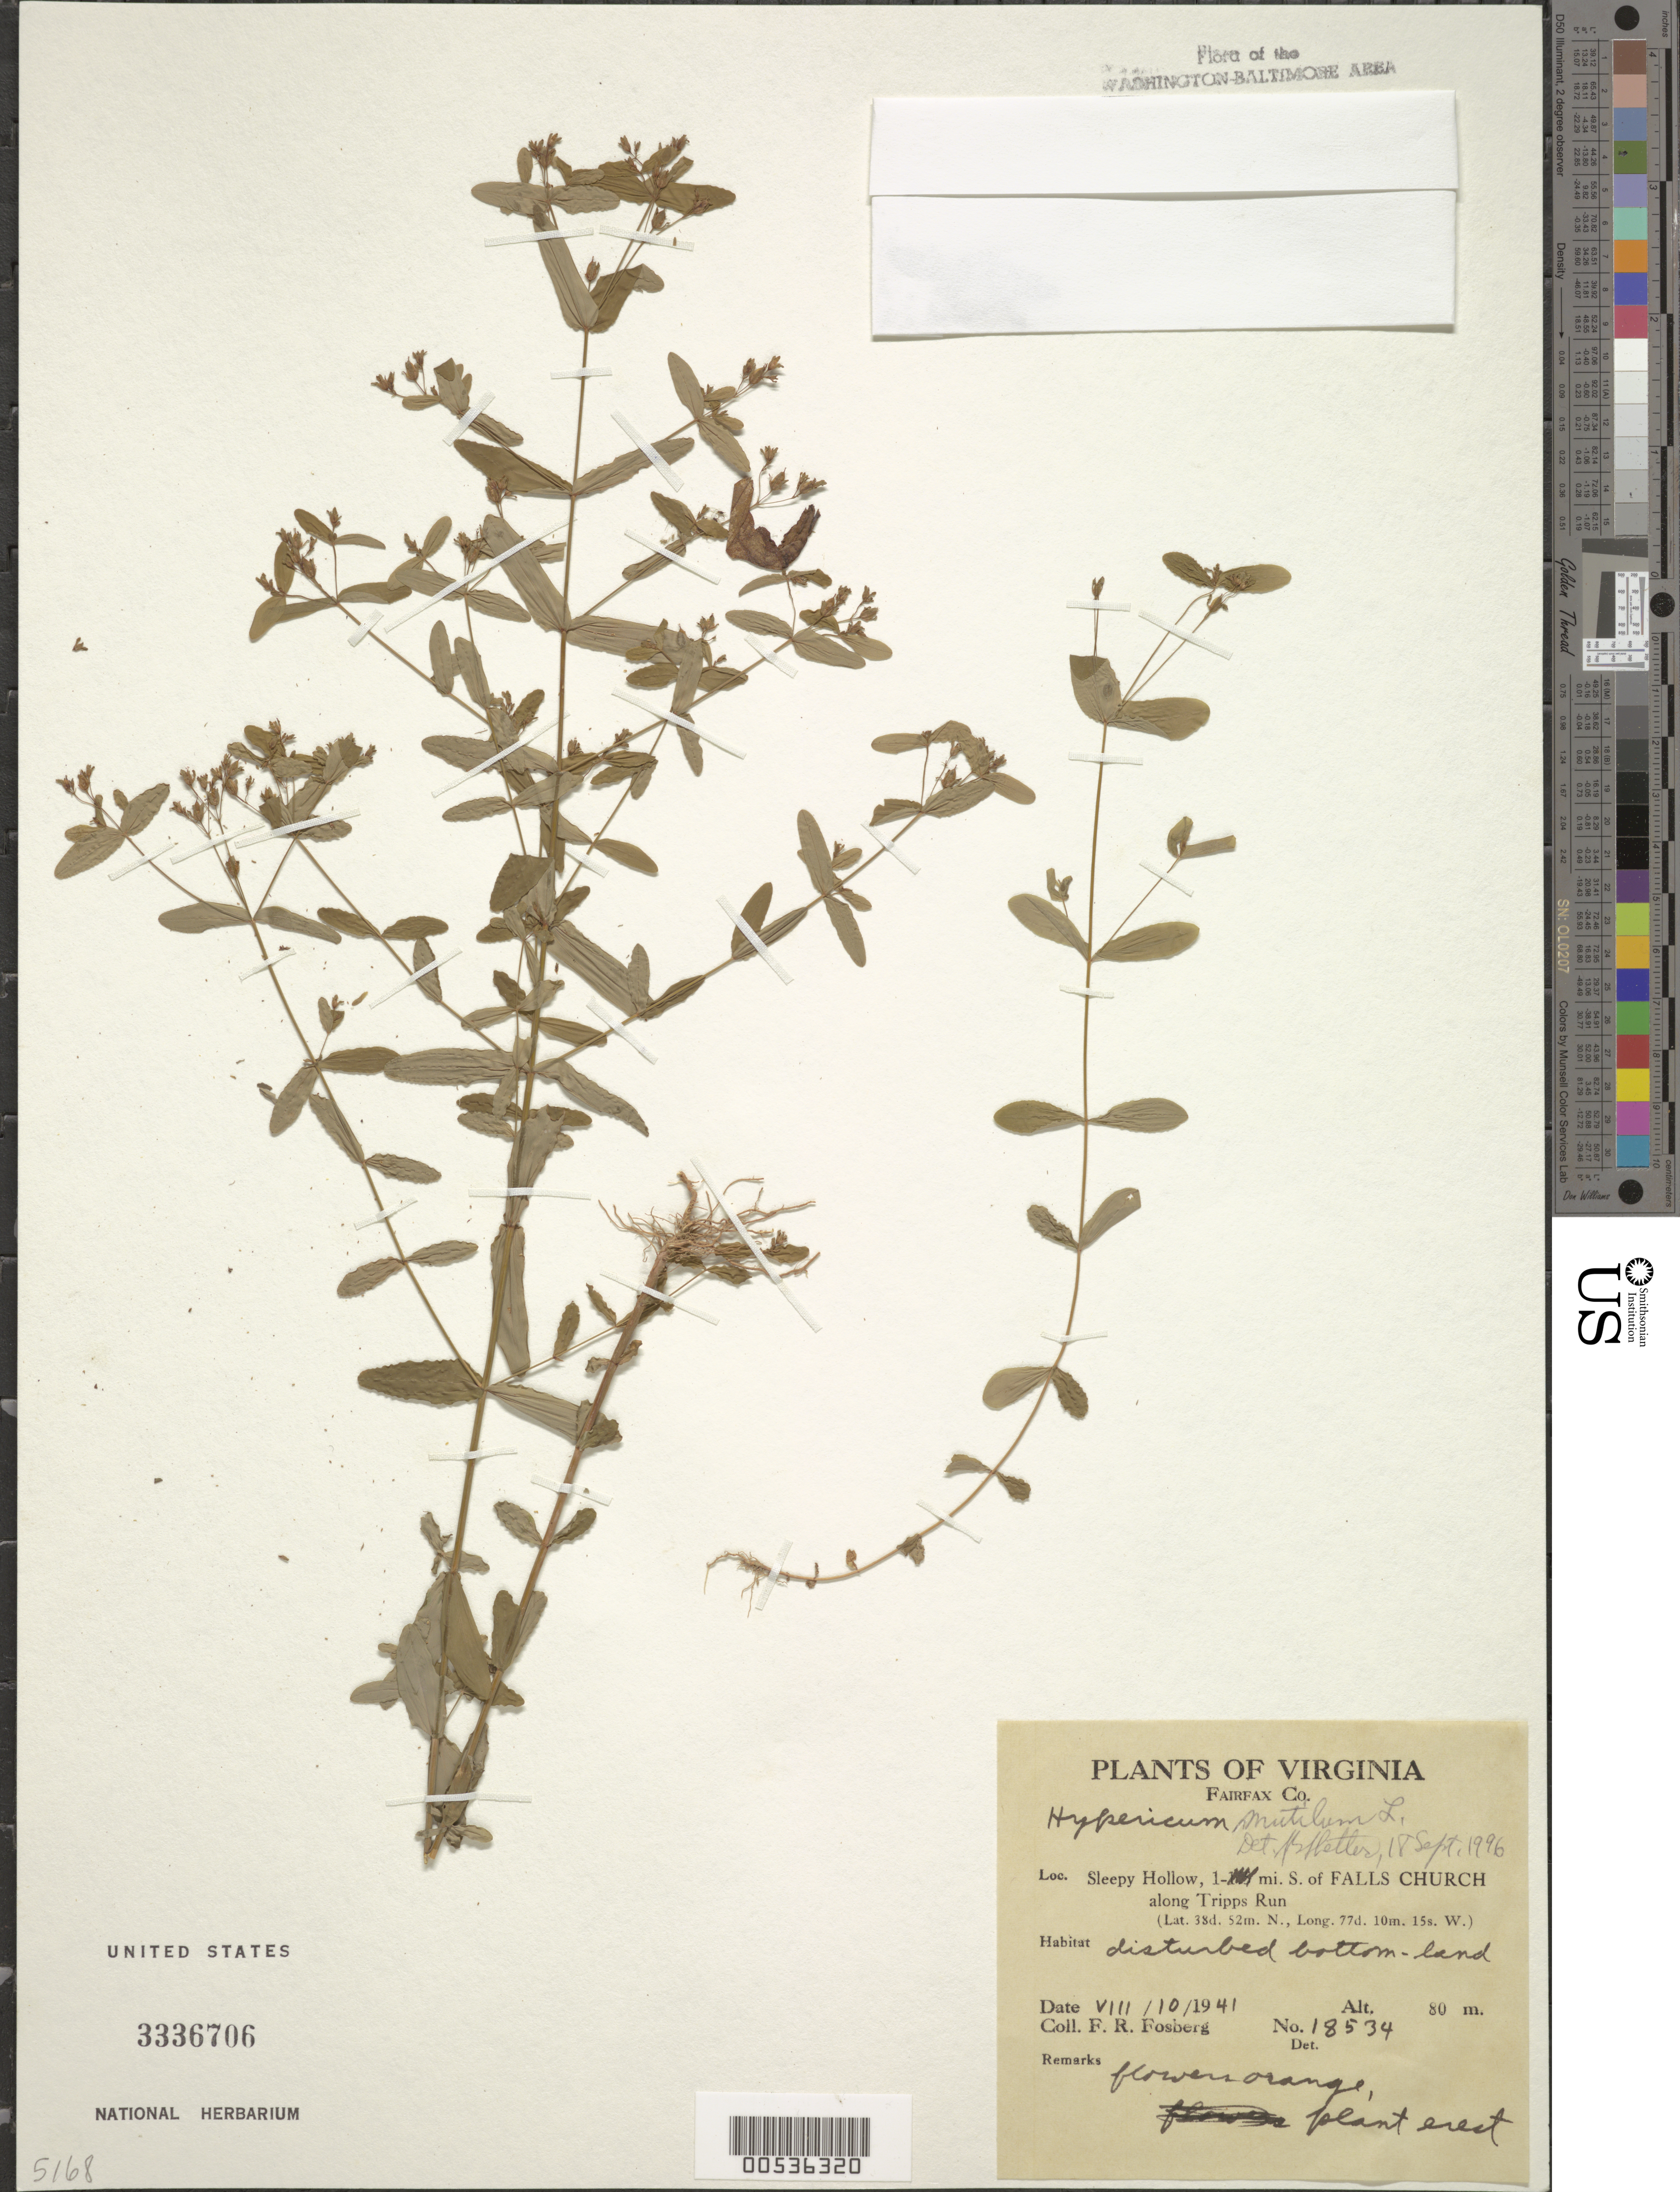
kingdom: Plantae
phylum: Tracheophyta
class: Magnoliopsida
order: Malpighiales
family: Hypericaceae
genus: Hypericum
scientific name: Hypericum mutilum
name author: L.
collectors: F. R. Fosberg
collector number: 18534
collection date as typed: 10 Aug 1941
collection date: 1941-08-10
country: United States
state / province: Virginia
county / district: Fairfax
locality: Sleepy Hollow, S of Falls Church along Tripps Run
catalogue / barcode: US 3336706